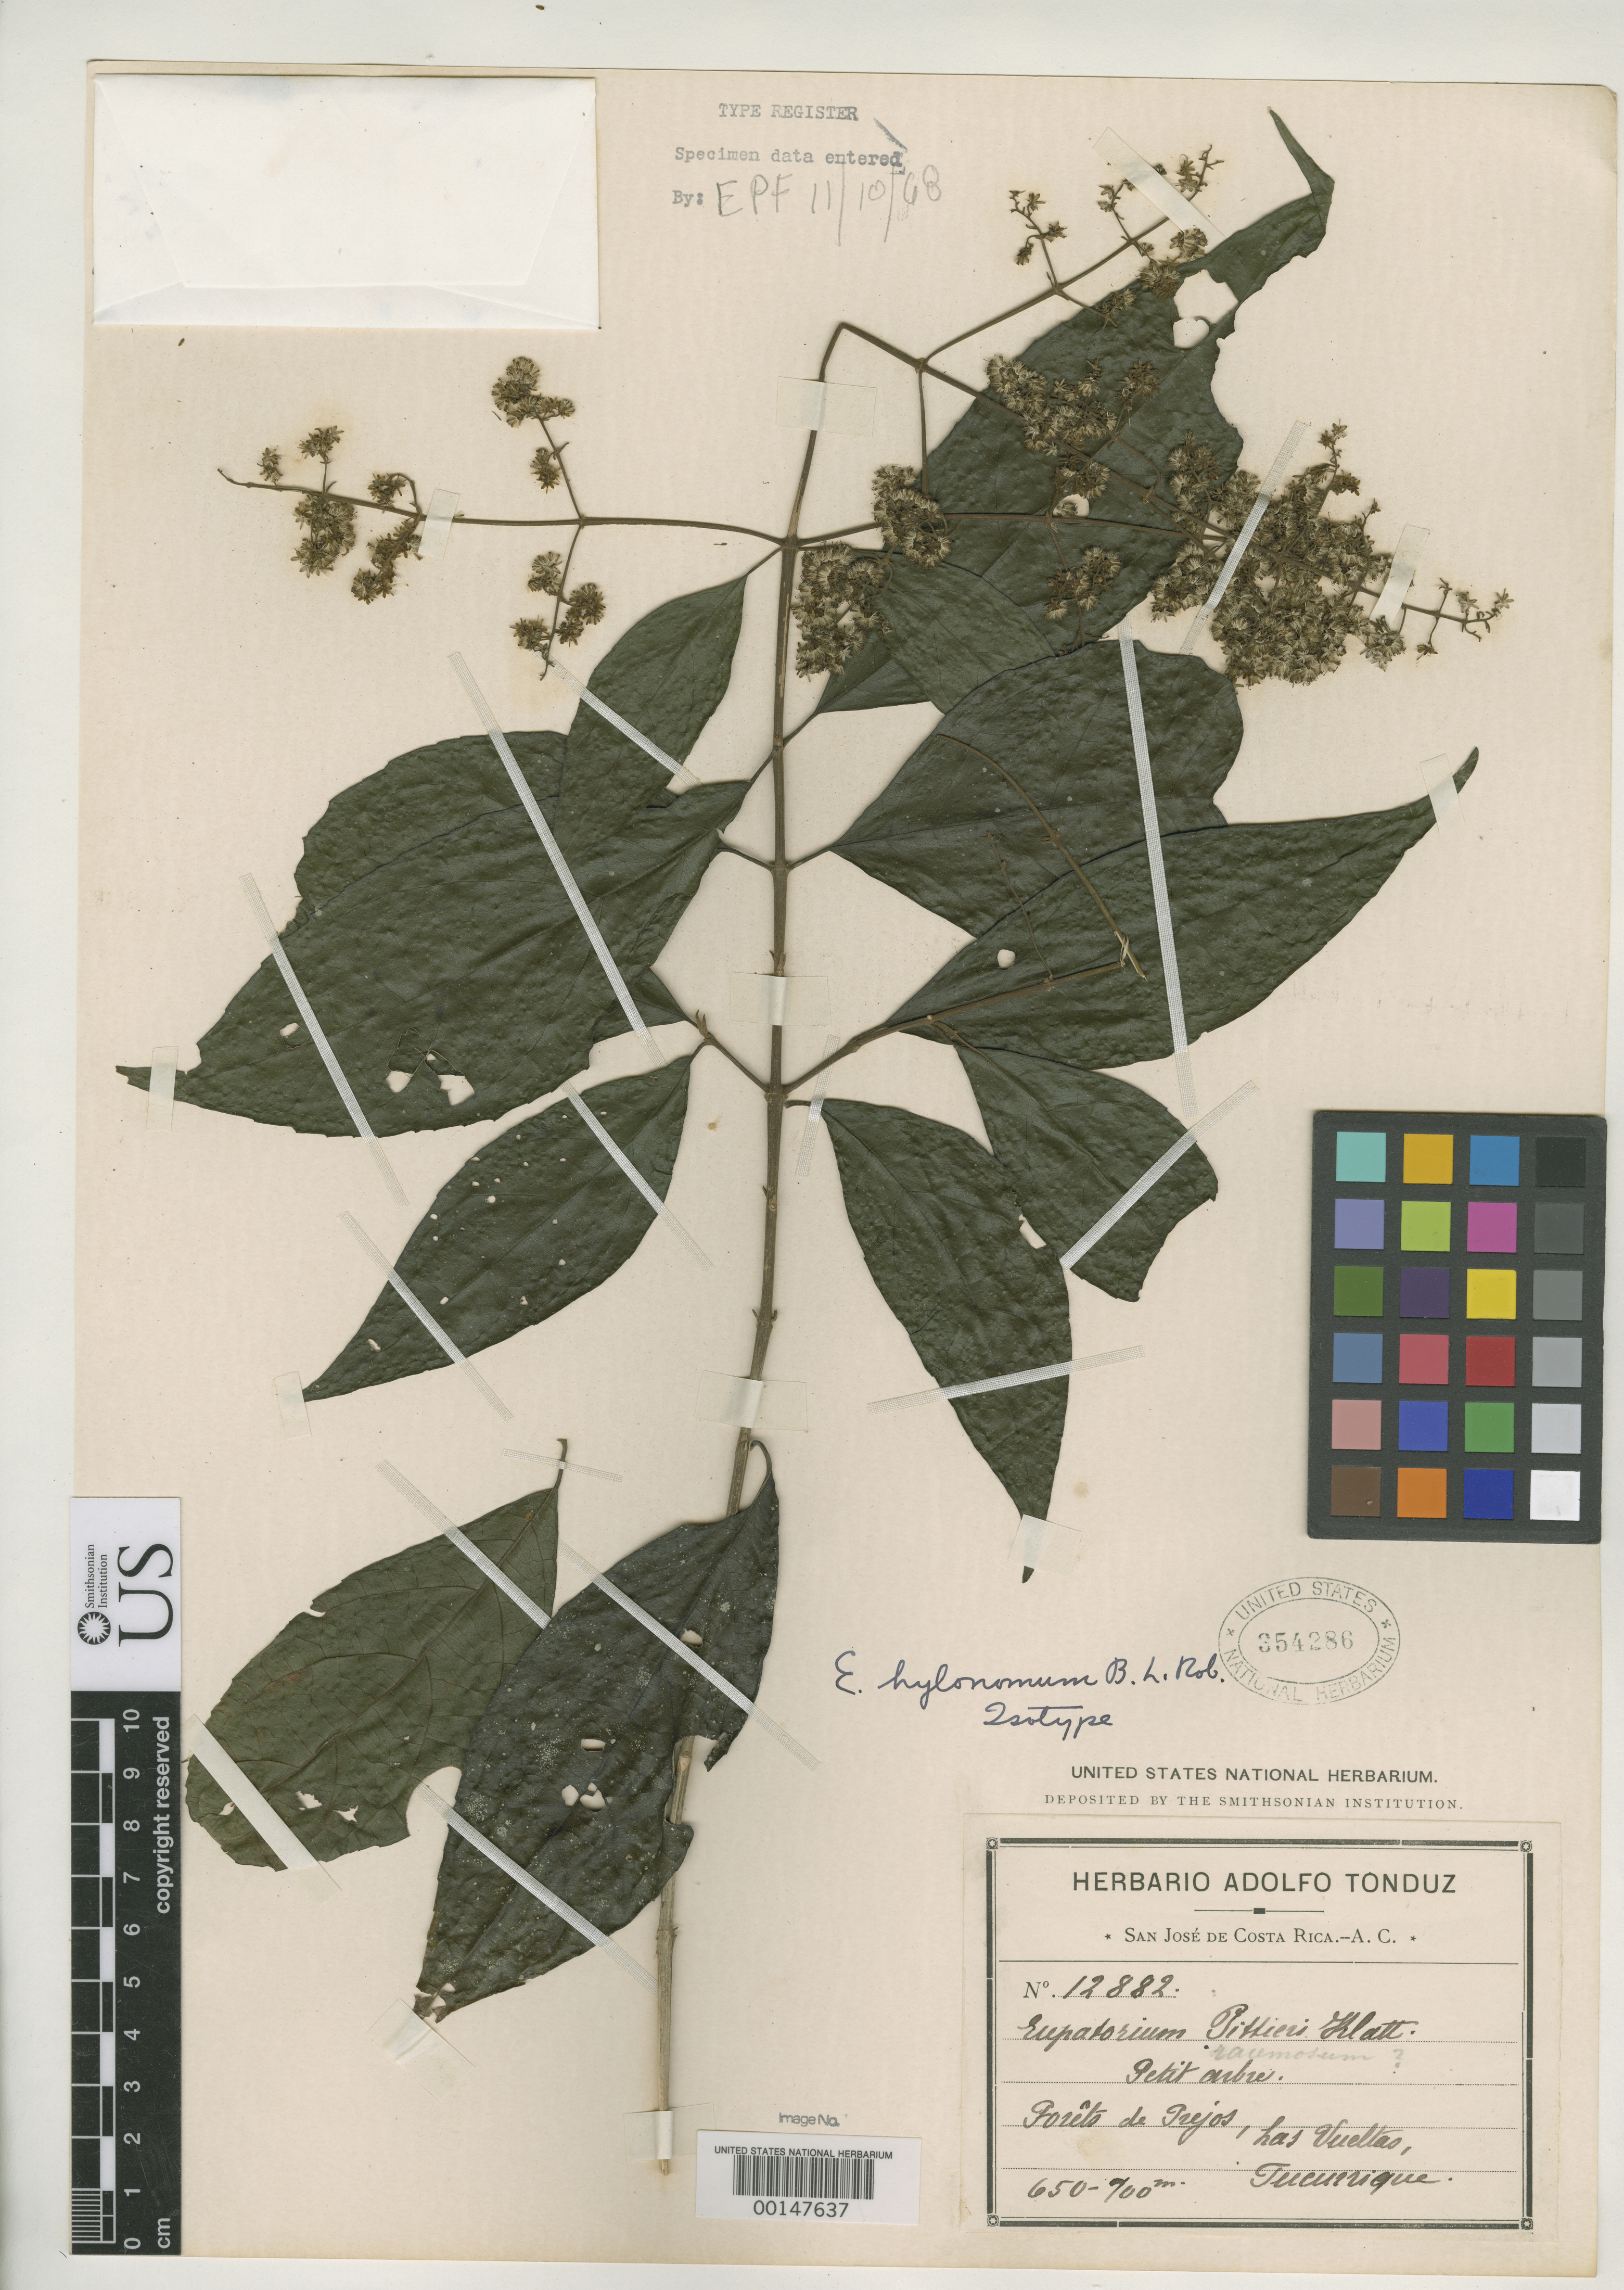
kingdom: Plantae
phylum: Tracheophyta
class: Magnoliopsida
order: Asterales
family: Asteraceae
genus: Eupatorium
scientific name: Eupatorium hylonomum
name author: B.L. Rob.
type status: Isotype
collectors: A. Tonduz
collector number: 12882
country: Costa Rica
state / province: San José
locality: Trejos.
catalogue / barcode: US 354286